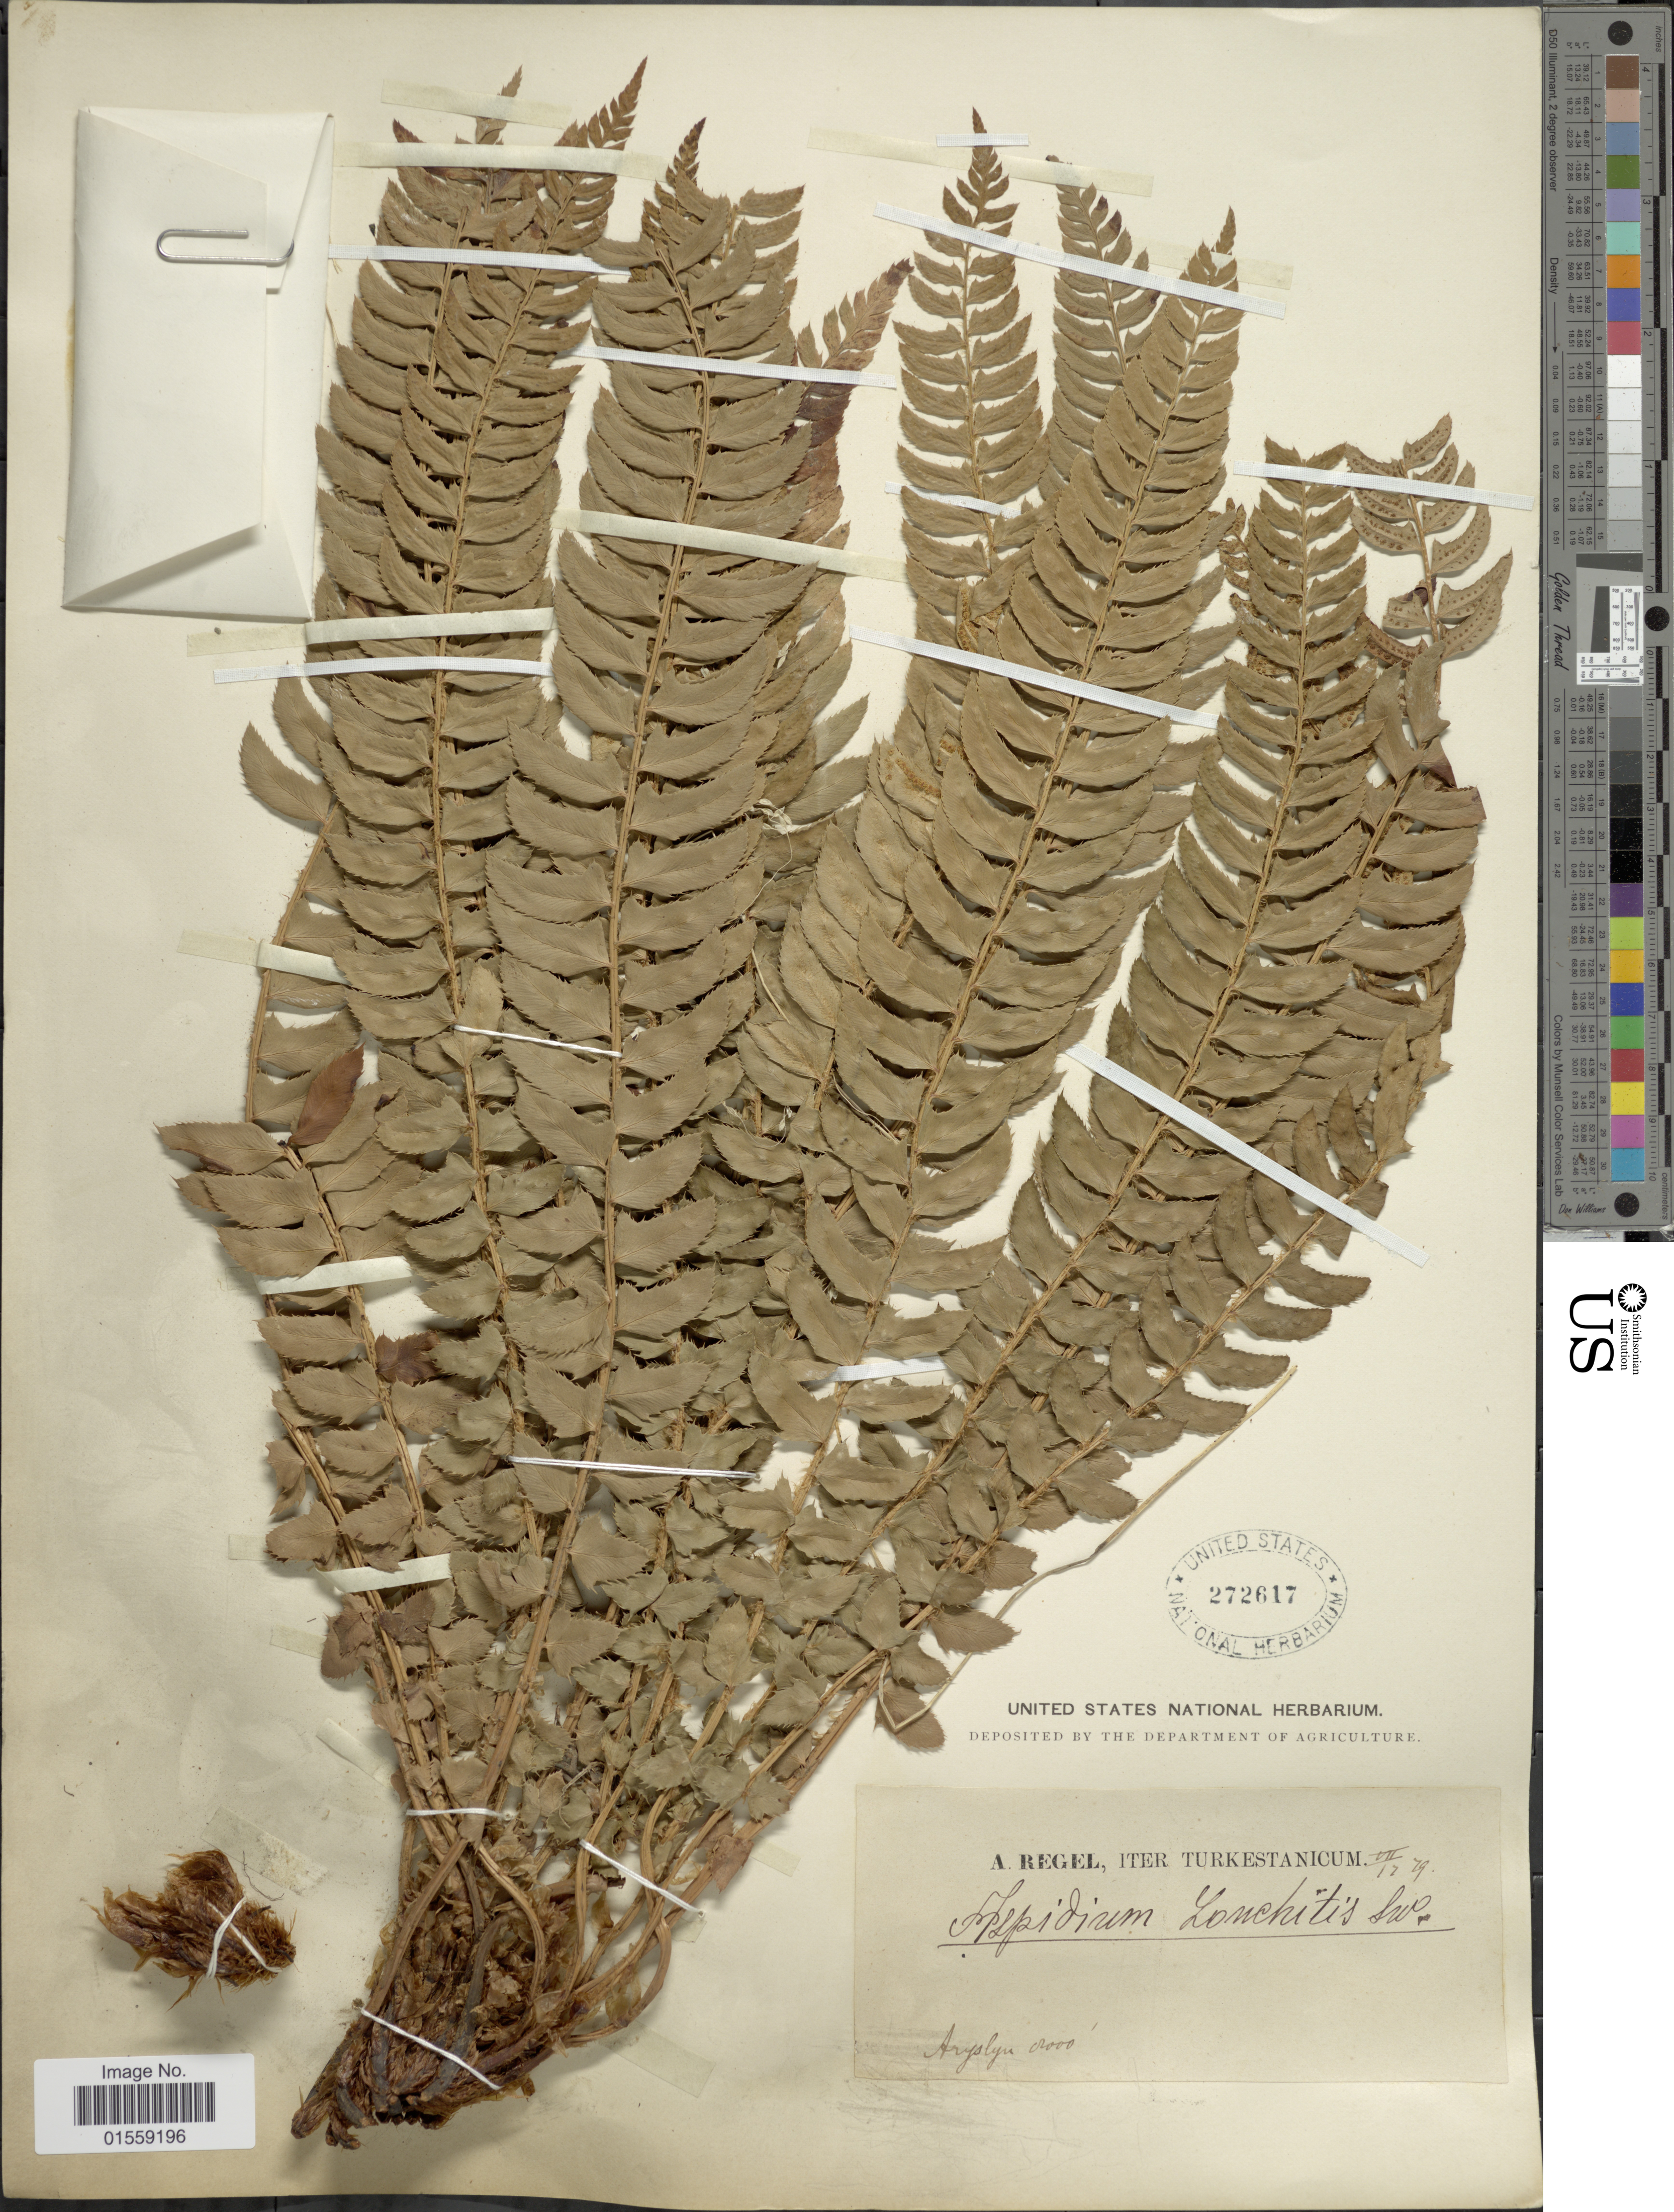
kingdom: Plantae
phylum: Tracheophyta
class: Polypodiopsida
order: Polypodiales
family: Dryopteridaceae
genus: Polystichum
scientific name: Polystichum lonchitis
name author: (Roth) L.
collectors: A. Regel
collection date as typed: Transcribed d/m/y: 17/7/79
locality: Iter Turkestanicum, Aryslyn [interpreted] [unsure placement]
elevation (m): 2438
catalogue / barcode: US 272617